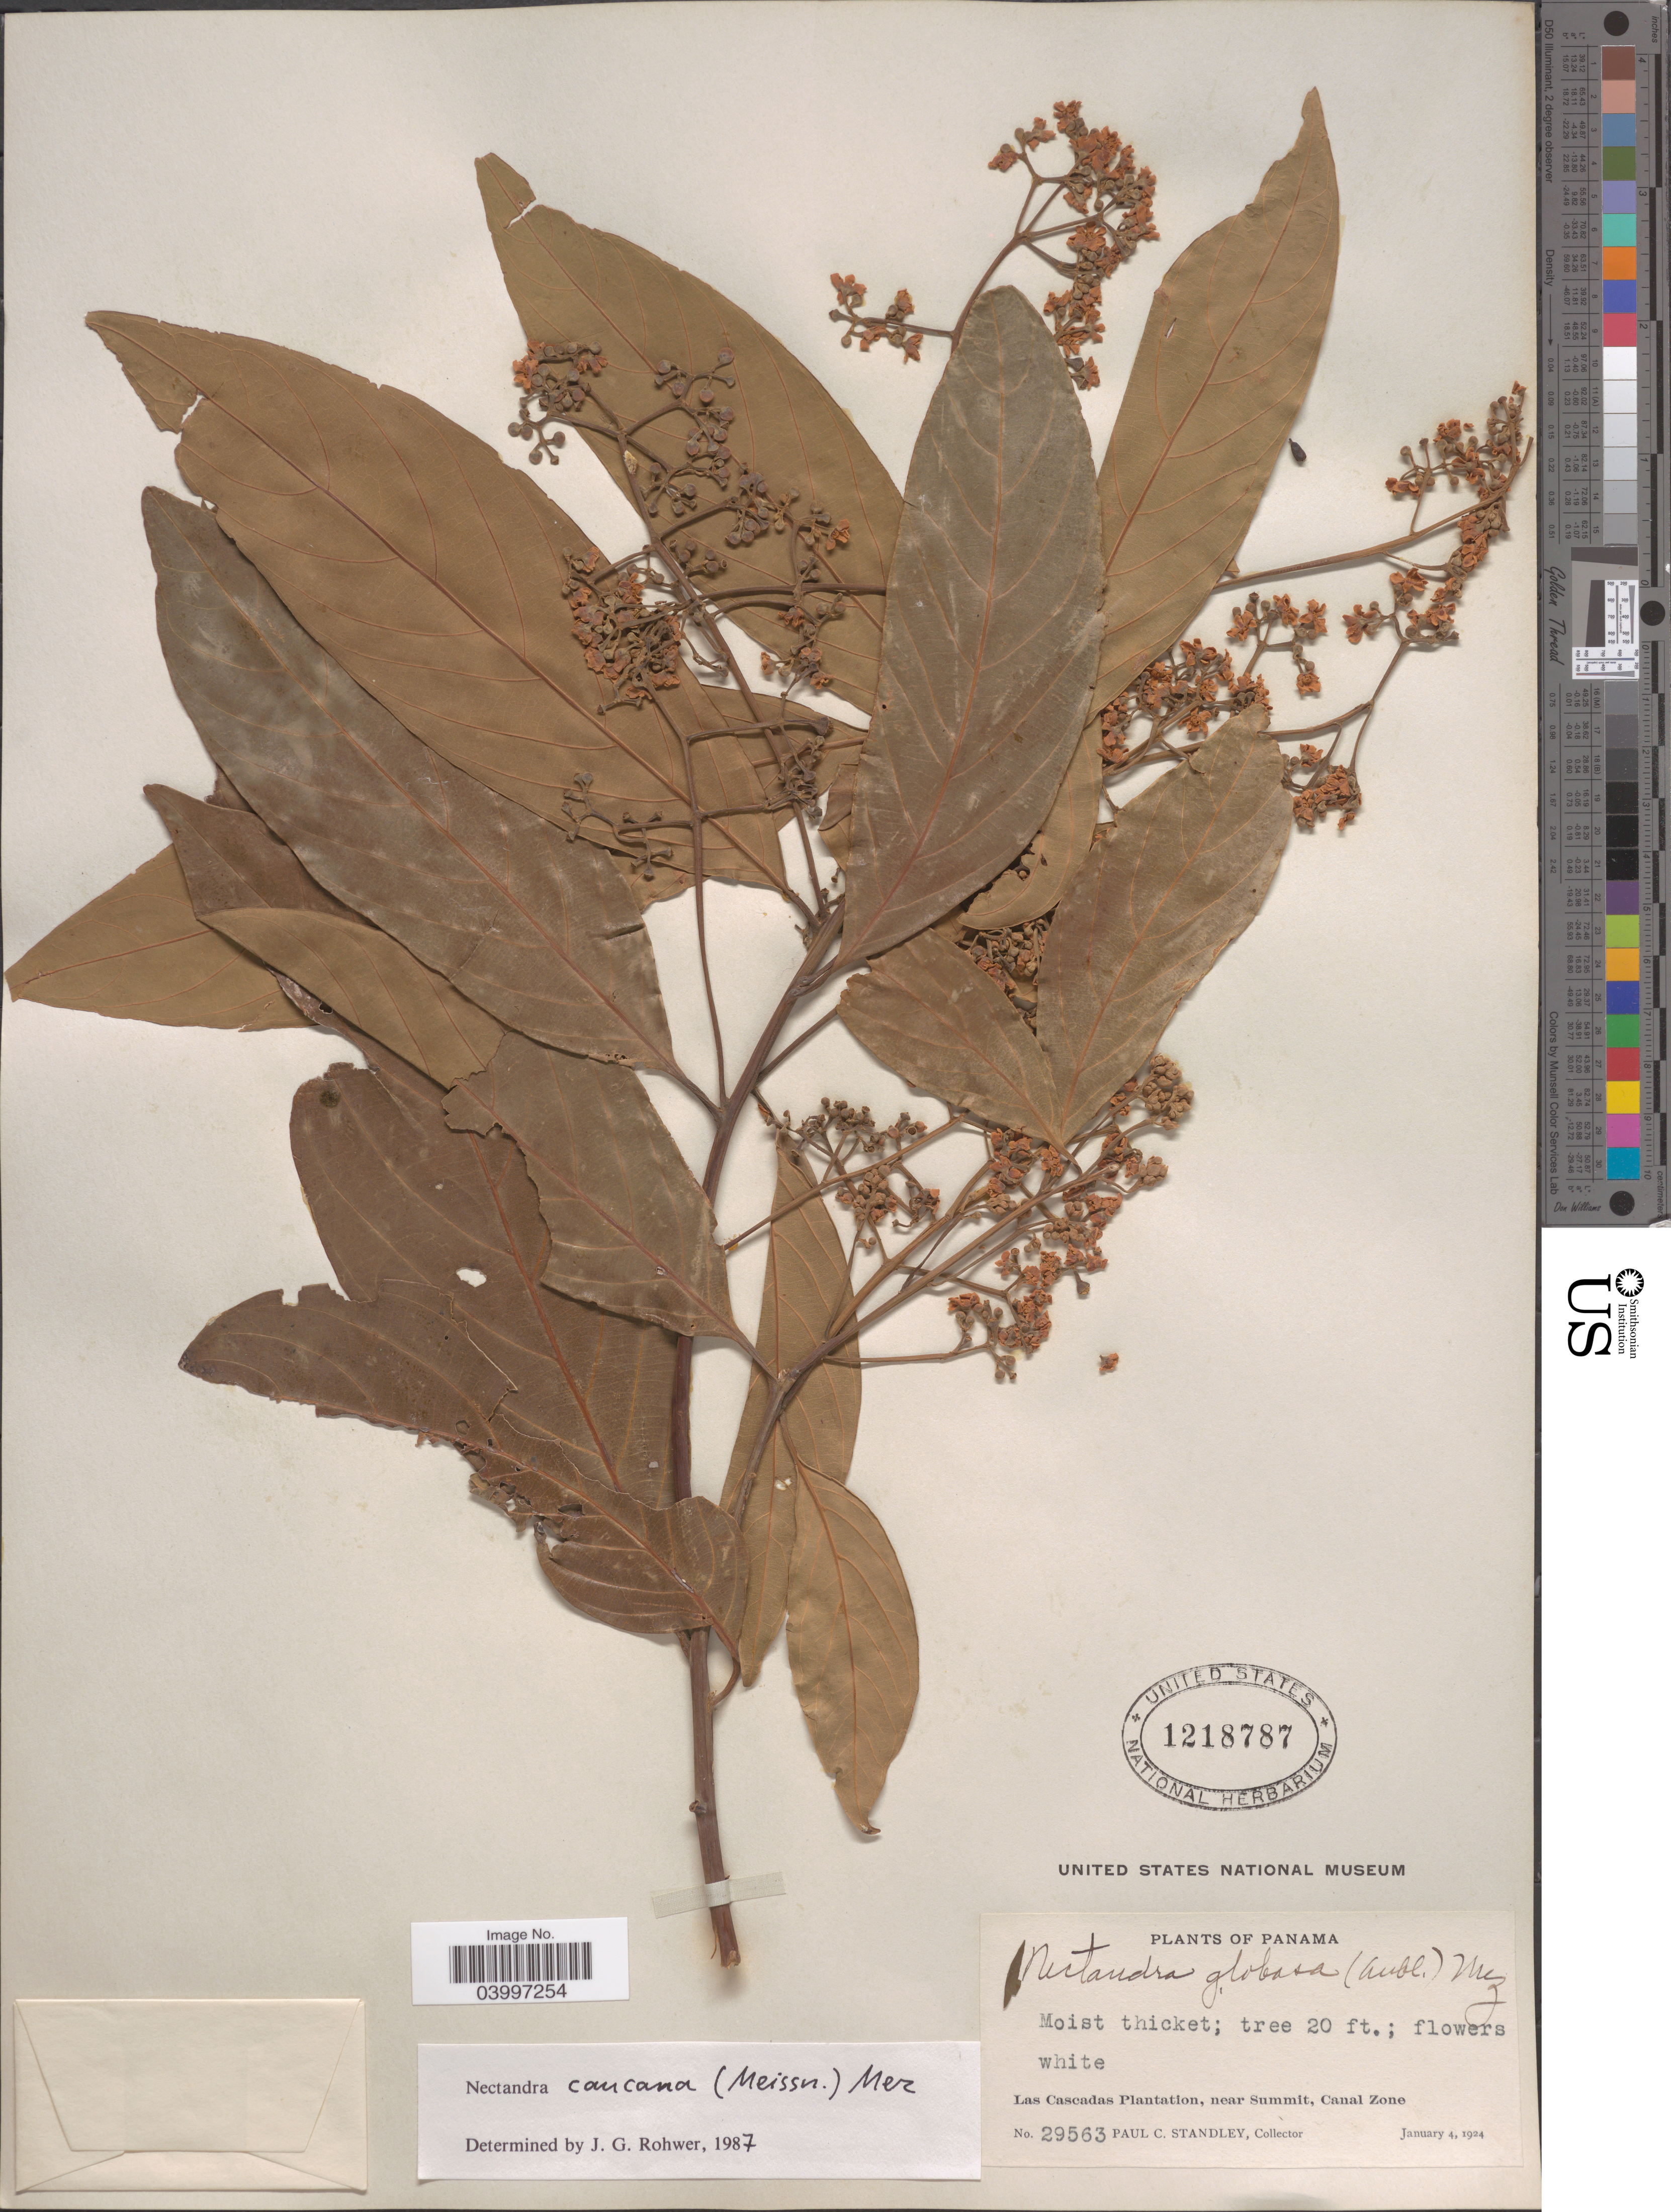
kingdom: Plantae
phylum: Tracheophyta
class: Magnoliopsida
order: Laurales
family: Lauraceae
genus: Nectandra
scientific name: Nectandra caucana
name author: (Meisn.) Mez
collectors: P. C. Standley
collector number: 29563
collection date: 1924-01-04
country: Panama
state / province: Colón / Panamá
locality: Moist thicket. Las Cascadas Plantation, near Summit, Canal Zone.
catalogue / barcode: US 1218787